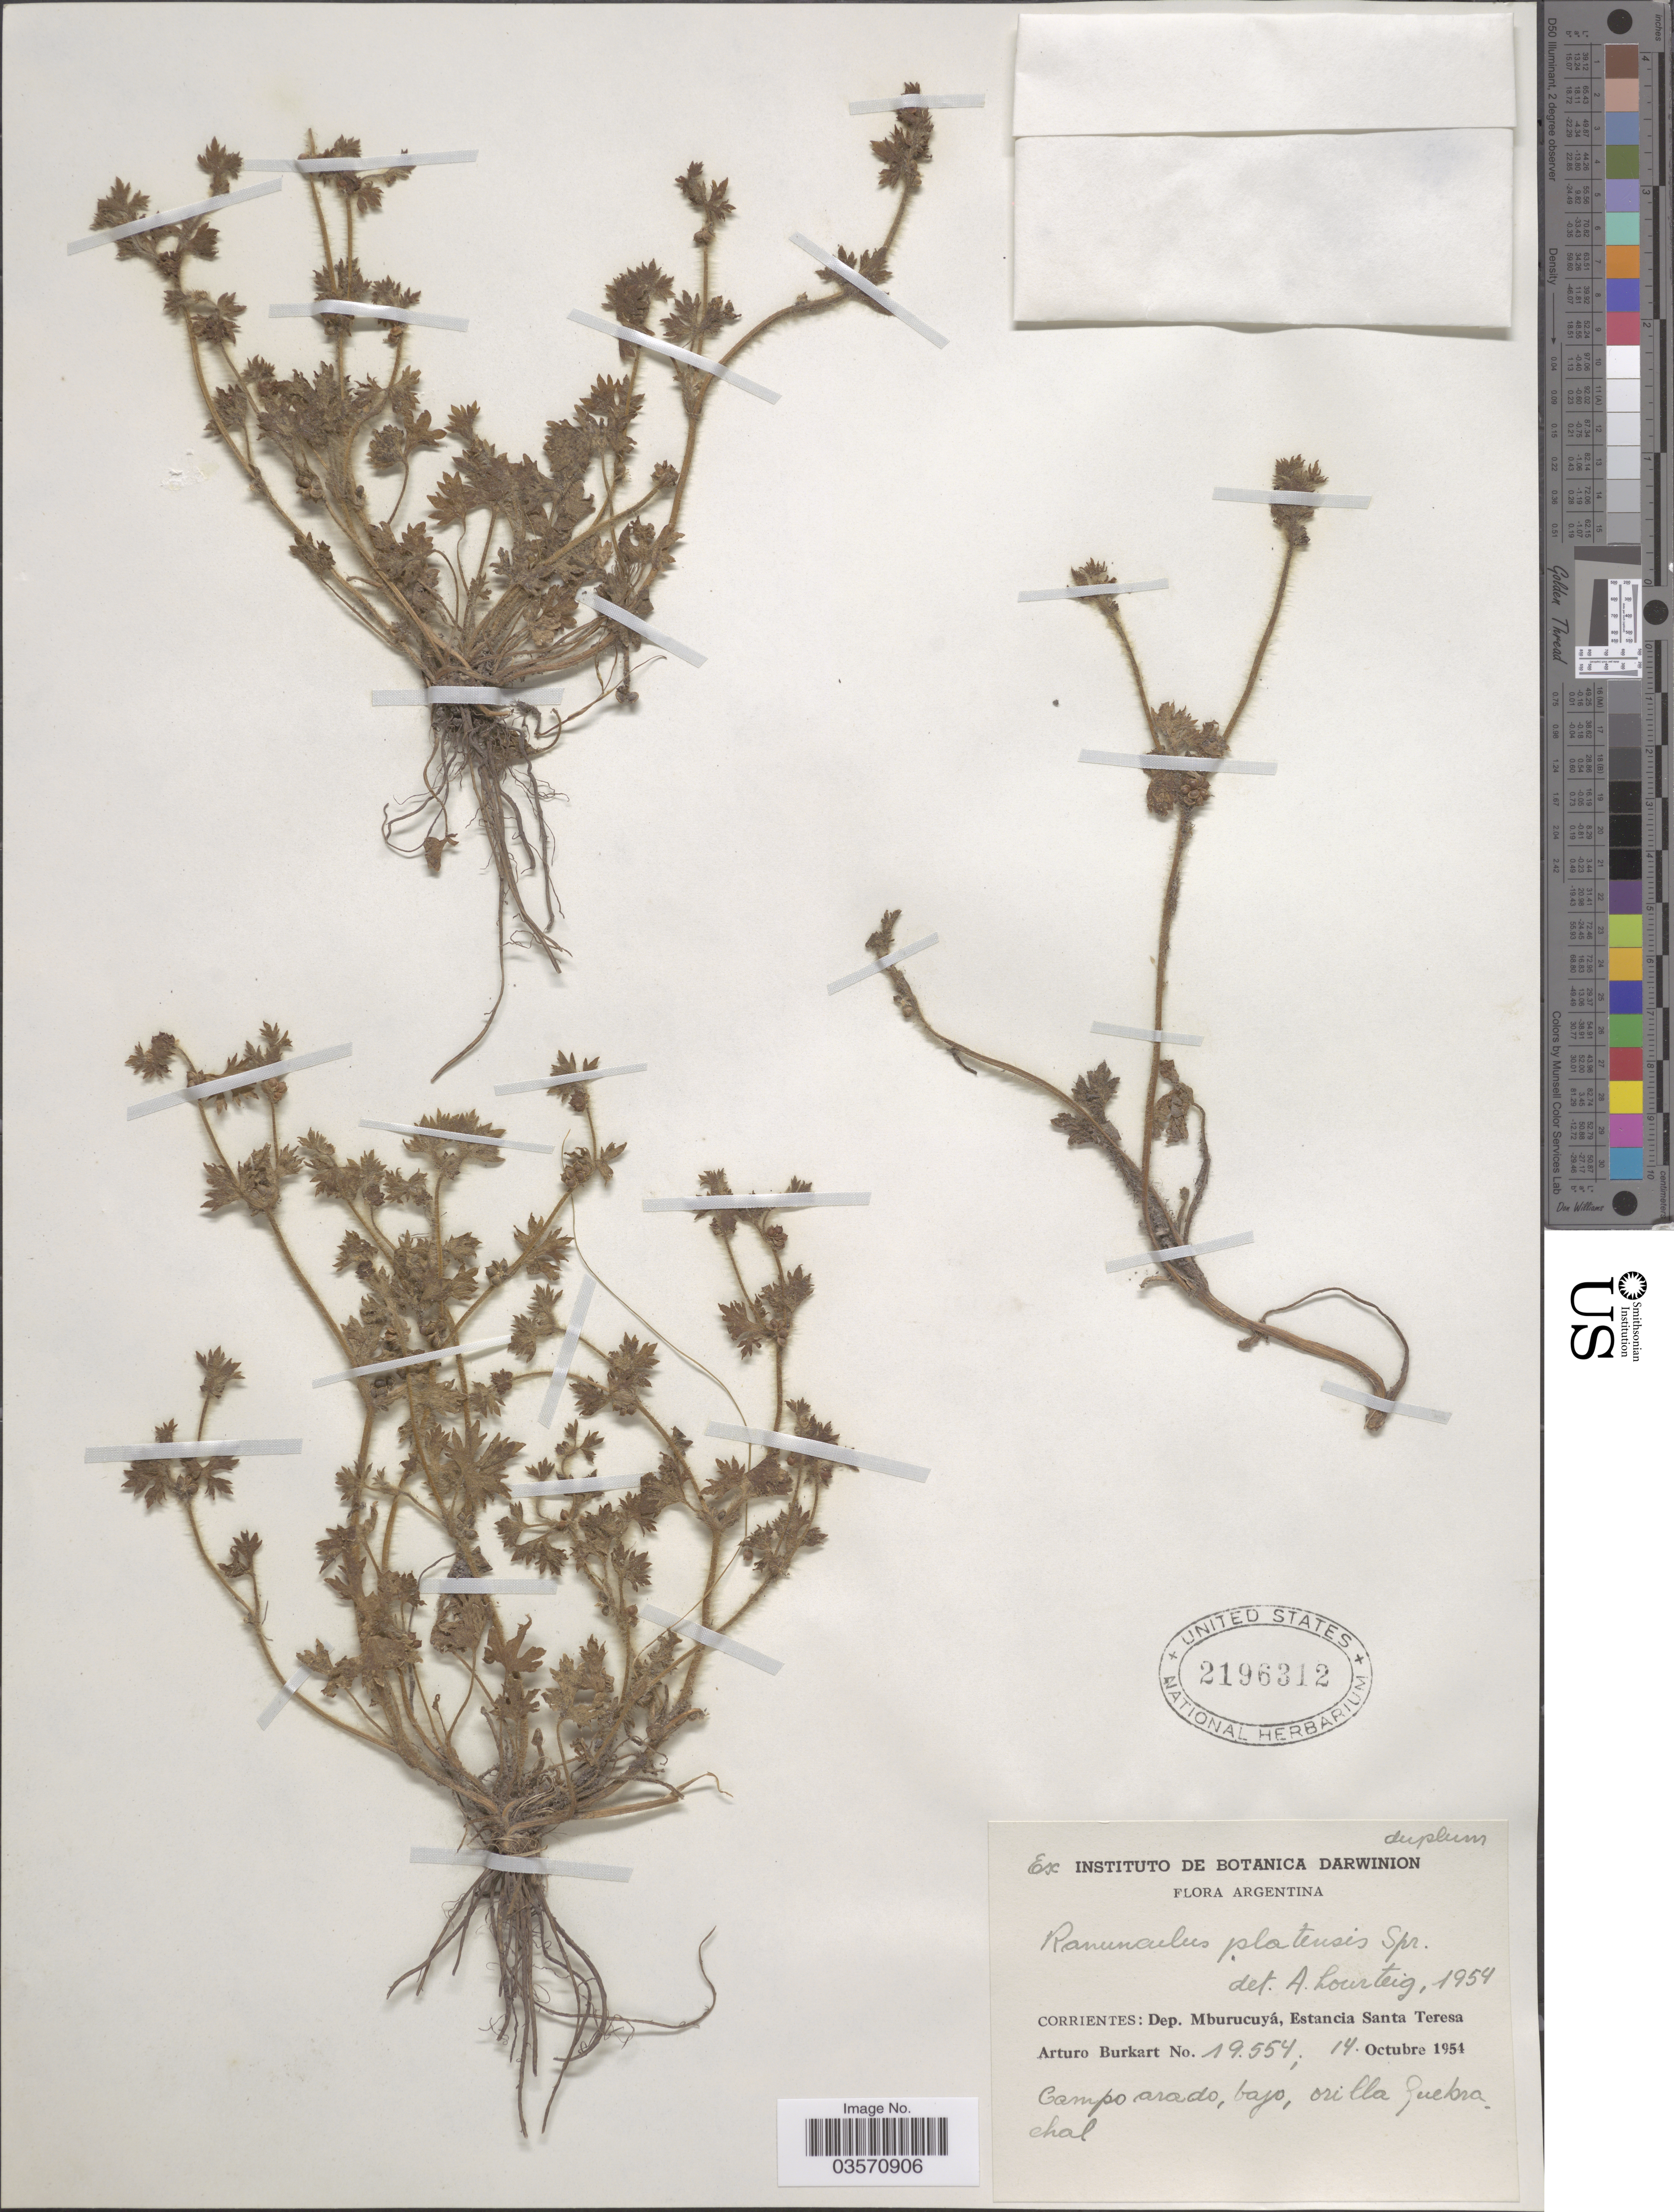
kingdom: Plantae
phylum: Tracheophyta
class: Magnoliopsida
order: Ranunculales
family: Ranunculaceae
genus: Ranunculus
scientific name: Ranunculus platensis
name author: Spreng.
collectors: A. E. Burkart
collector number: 19554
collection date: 1954-10-14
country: Argentina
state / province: Corrientes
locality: Corrientes: Dep. Mburucuyá, Estancia Santa Teresa. Campo arado, bajo, orilla quebra chal.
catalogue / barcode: US 2196312